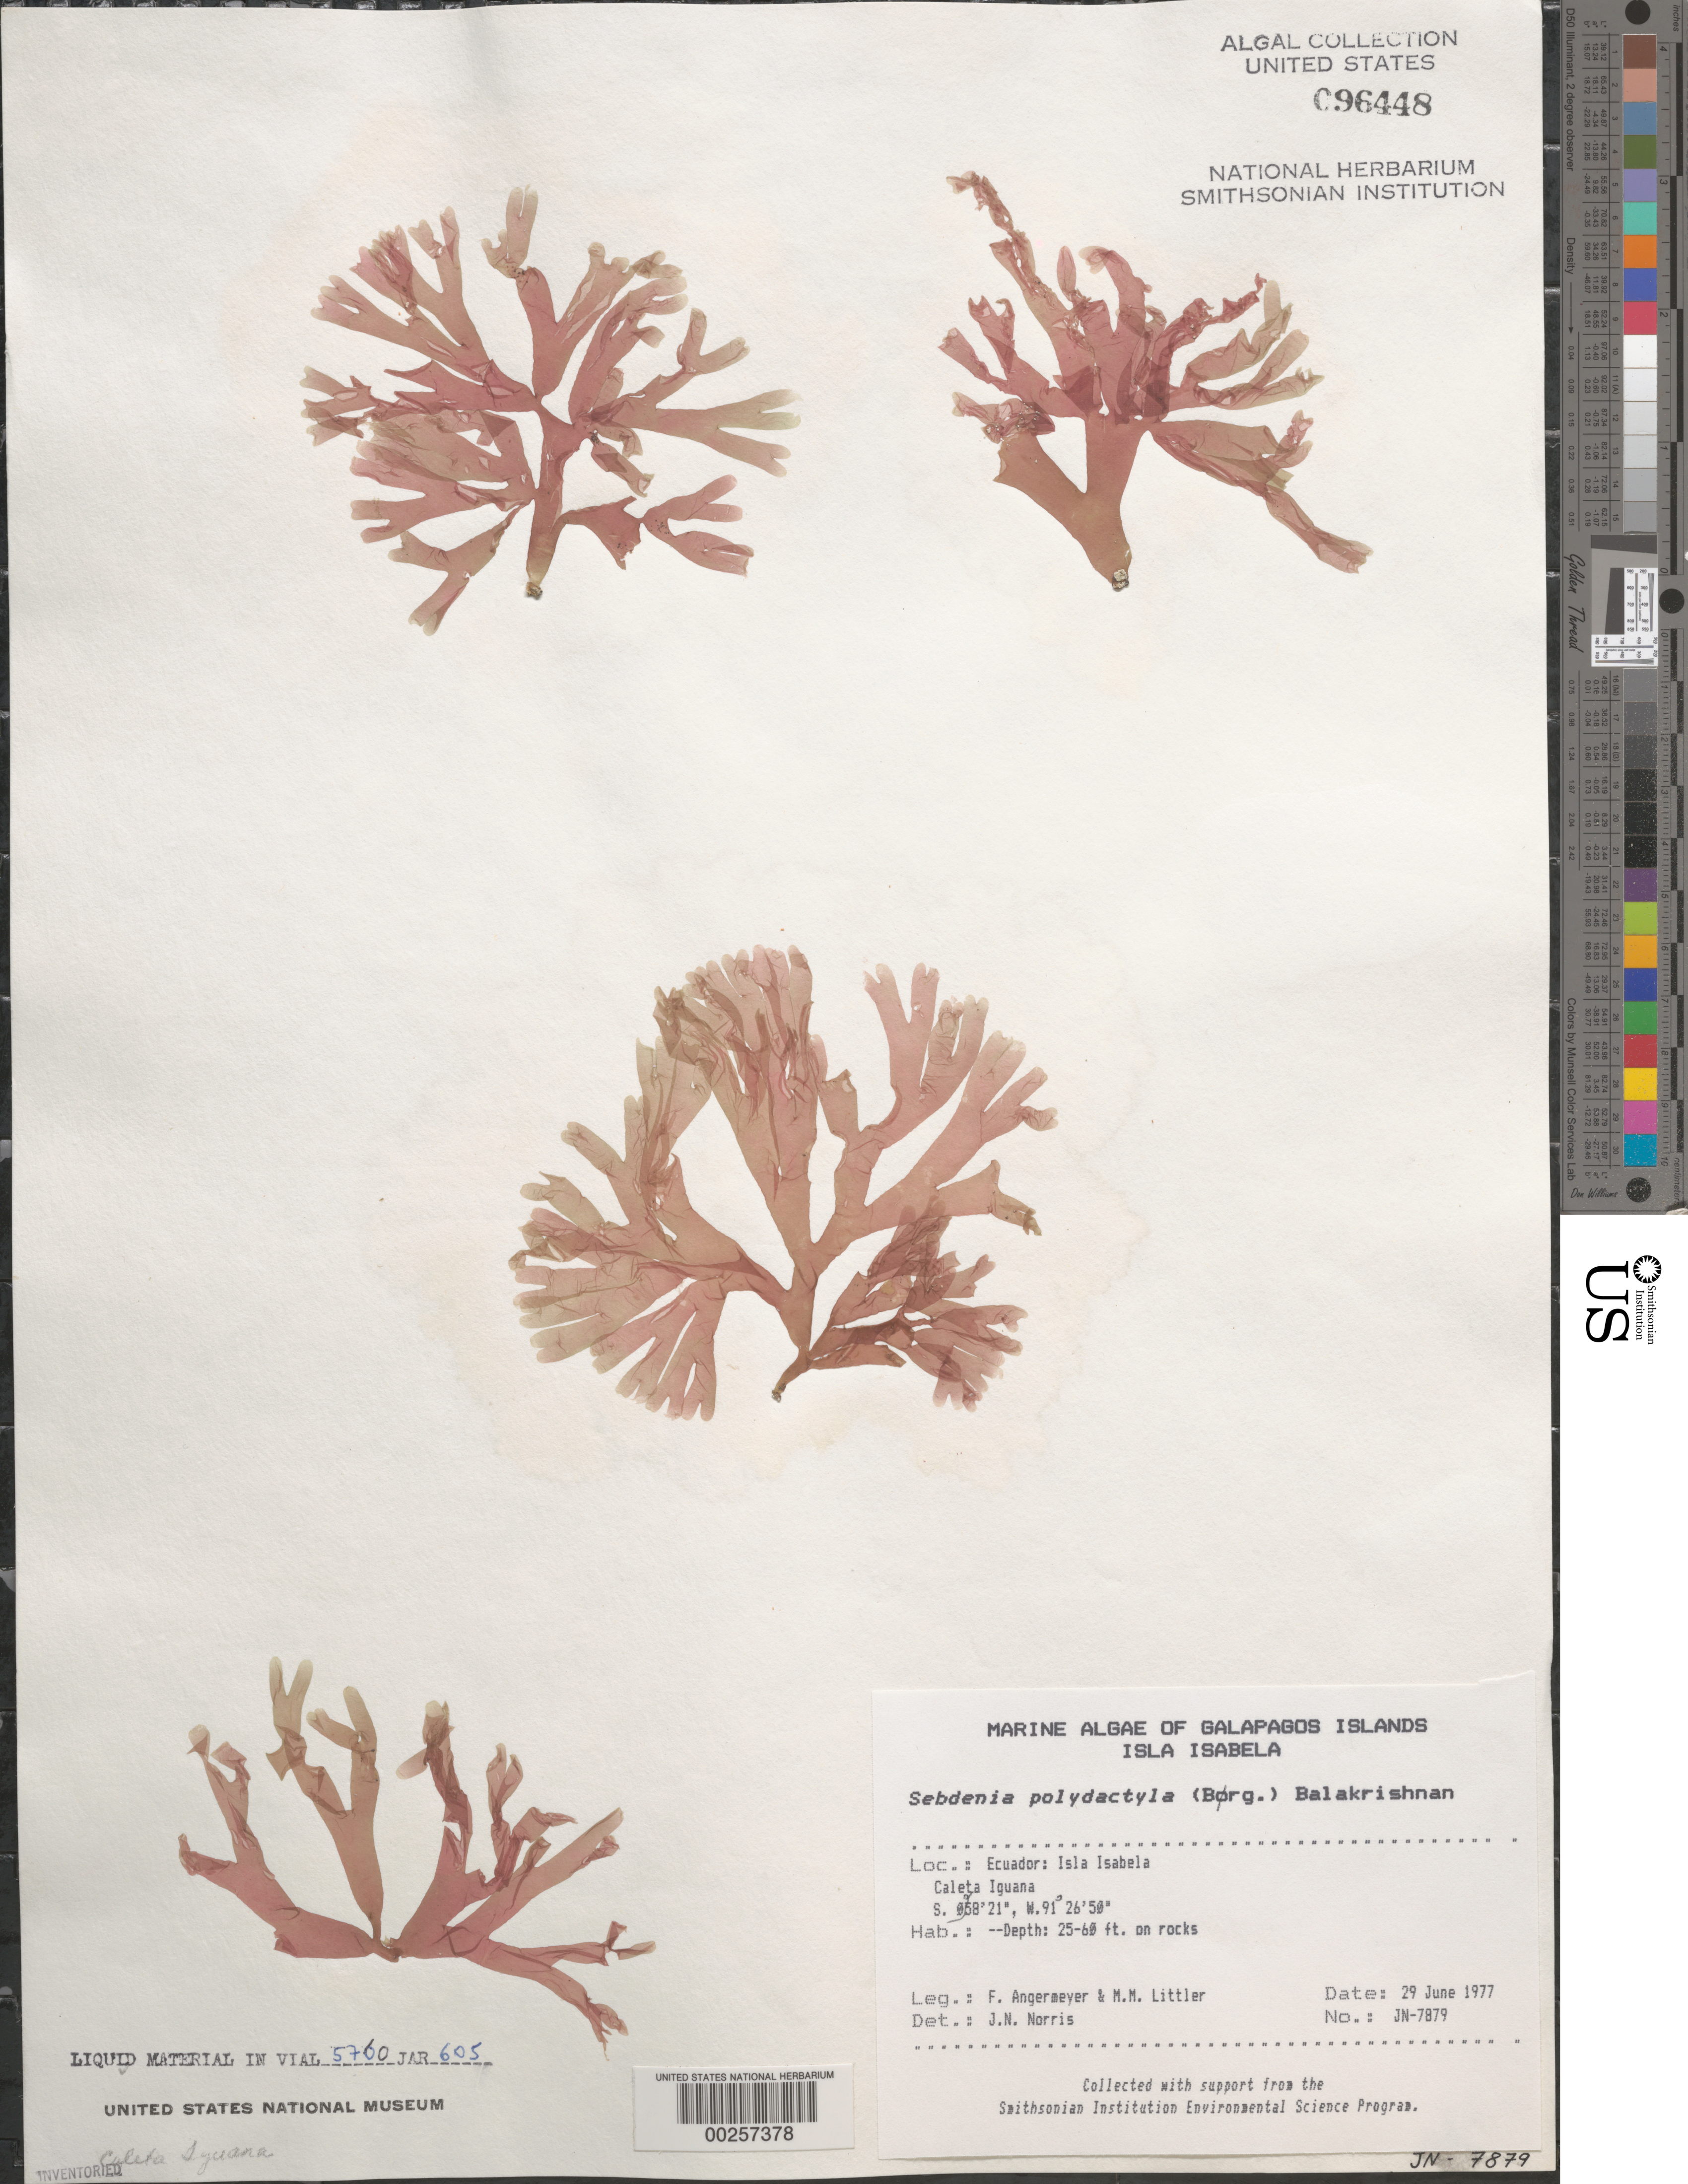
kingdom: Plantae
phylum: Rhodophyta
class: Florideophyceae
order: Sebdeniales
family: Sebdeniaceae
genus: Sebdenia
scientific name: Sebdenia polydactyla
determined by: Norris, James N.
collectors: F. Angermeyer & M. M. Littler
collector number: Jn-7879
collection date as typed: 29 Jun 1977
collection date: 1977-06-29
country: Ecuador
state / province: Colón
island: Isabela [Albemarle]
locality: Caleta Iguana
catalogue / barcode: US 96448